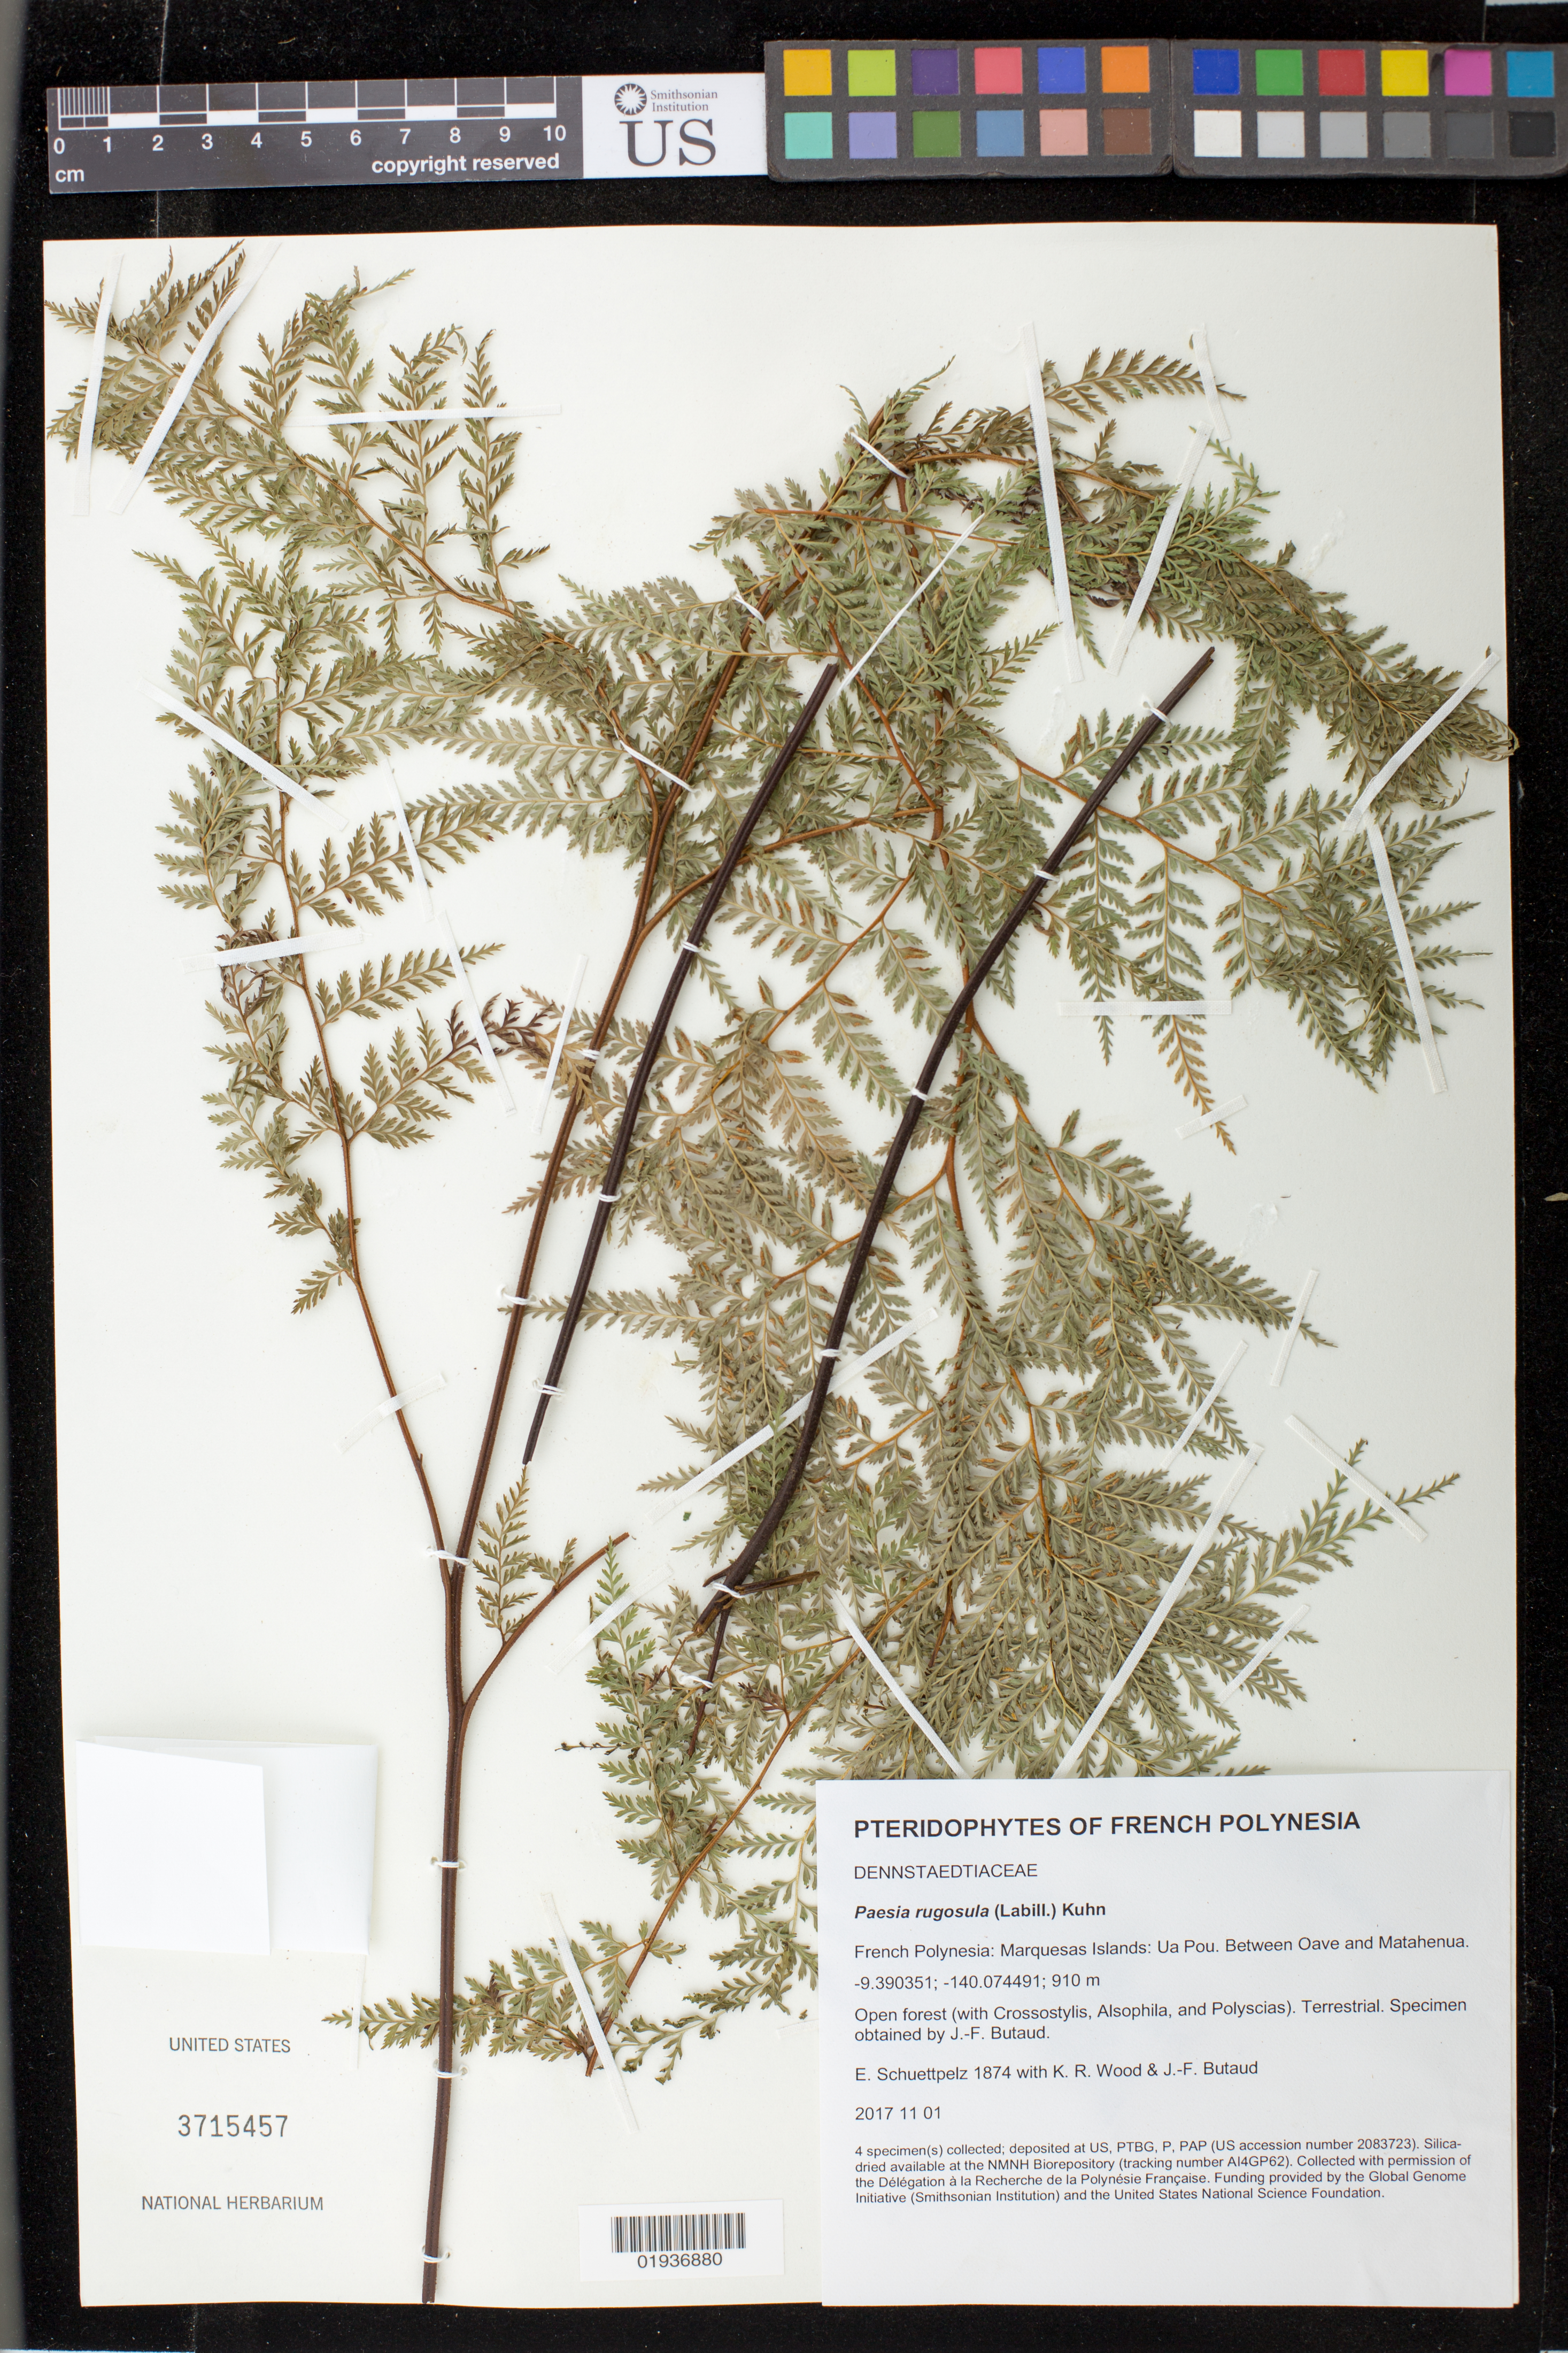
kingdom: Plantae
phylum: Tracheophyta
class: Polypodiopsida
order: Polypodiales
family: Dennstaedtiaceae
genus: Paesia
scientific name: Paesia rugulosa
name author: (Labill.) Kuhn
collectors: E. Schuettpelz, K. R. Wood & J. -F. Butaud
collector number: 1874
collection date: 2017-11-01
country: French Polynesia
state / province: Marquesas Islands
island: Ua Pou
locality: Between Oave and Matahenua.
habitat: Open forest (with Crossostylis, Alsophila, and Polyscias).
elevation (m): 910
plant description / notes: Collected with permission of the Délégation à la Recherche de la Polynésie Française. Funding provided by the Global Genome Initiative (Smithsonian Institution) and the United States National Science Foundation. Silica dried tissue stored at AI4GP62 in the Biorepository, Smithsonian Institution.; Specimen obtained by J.-F. Butaud.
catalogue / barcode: US 3715457